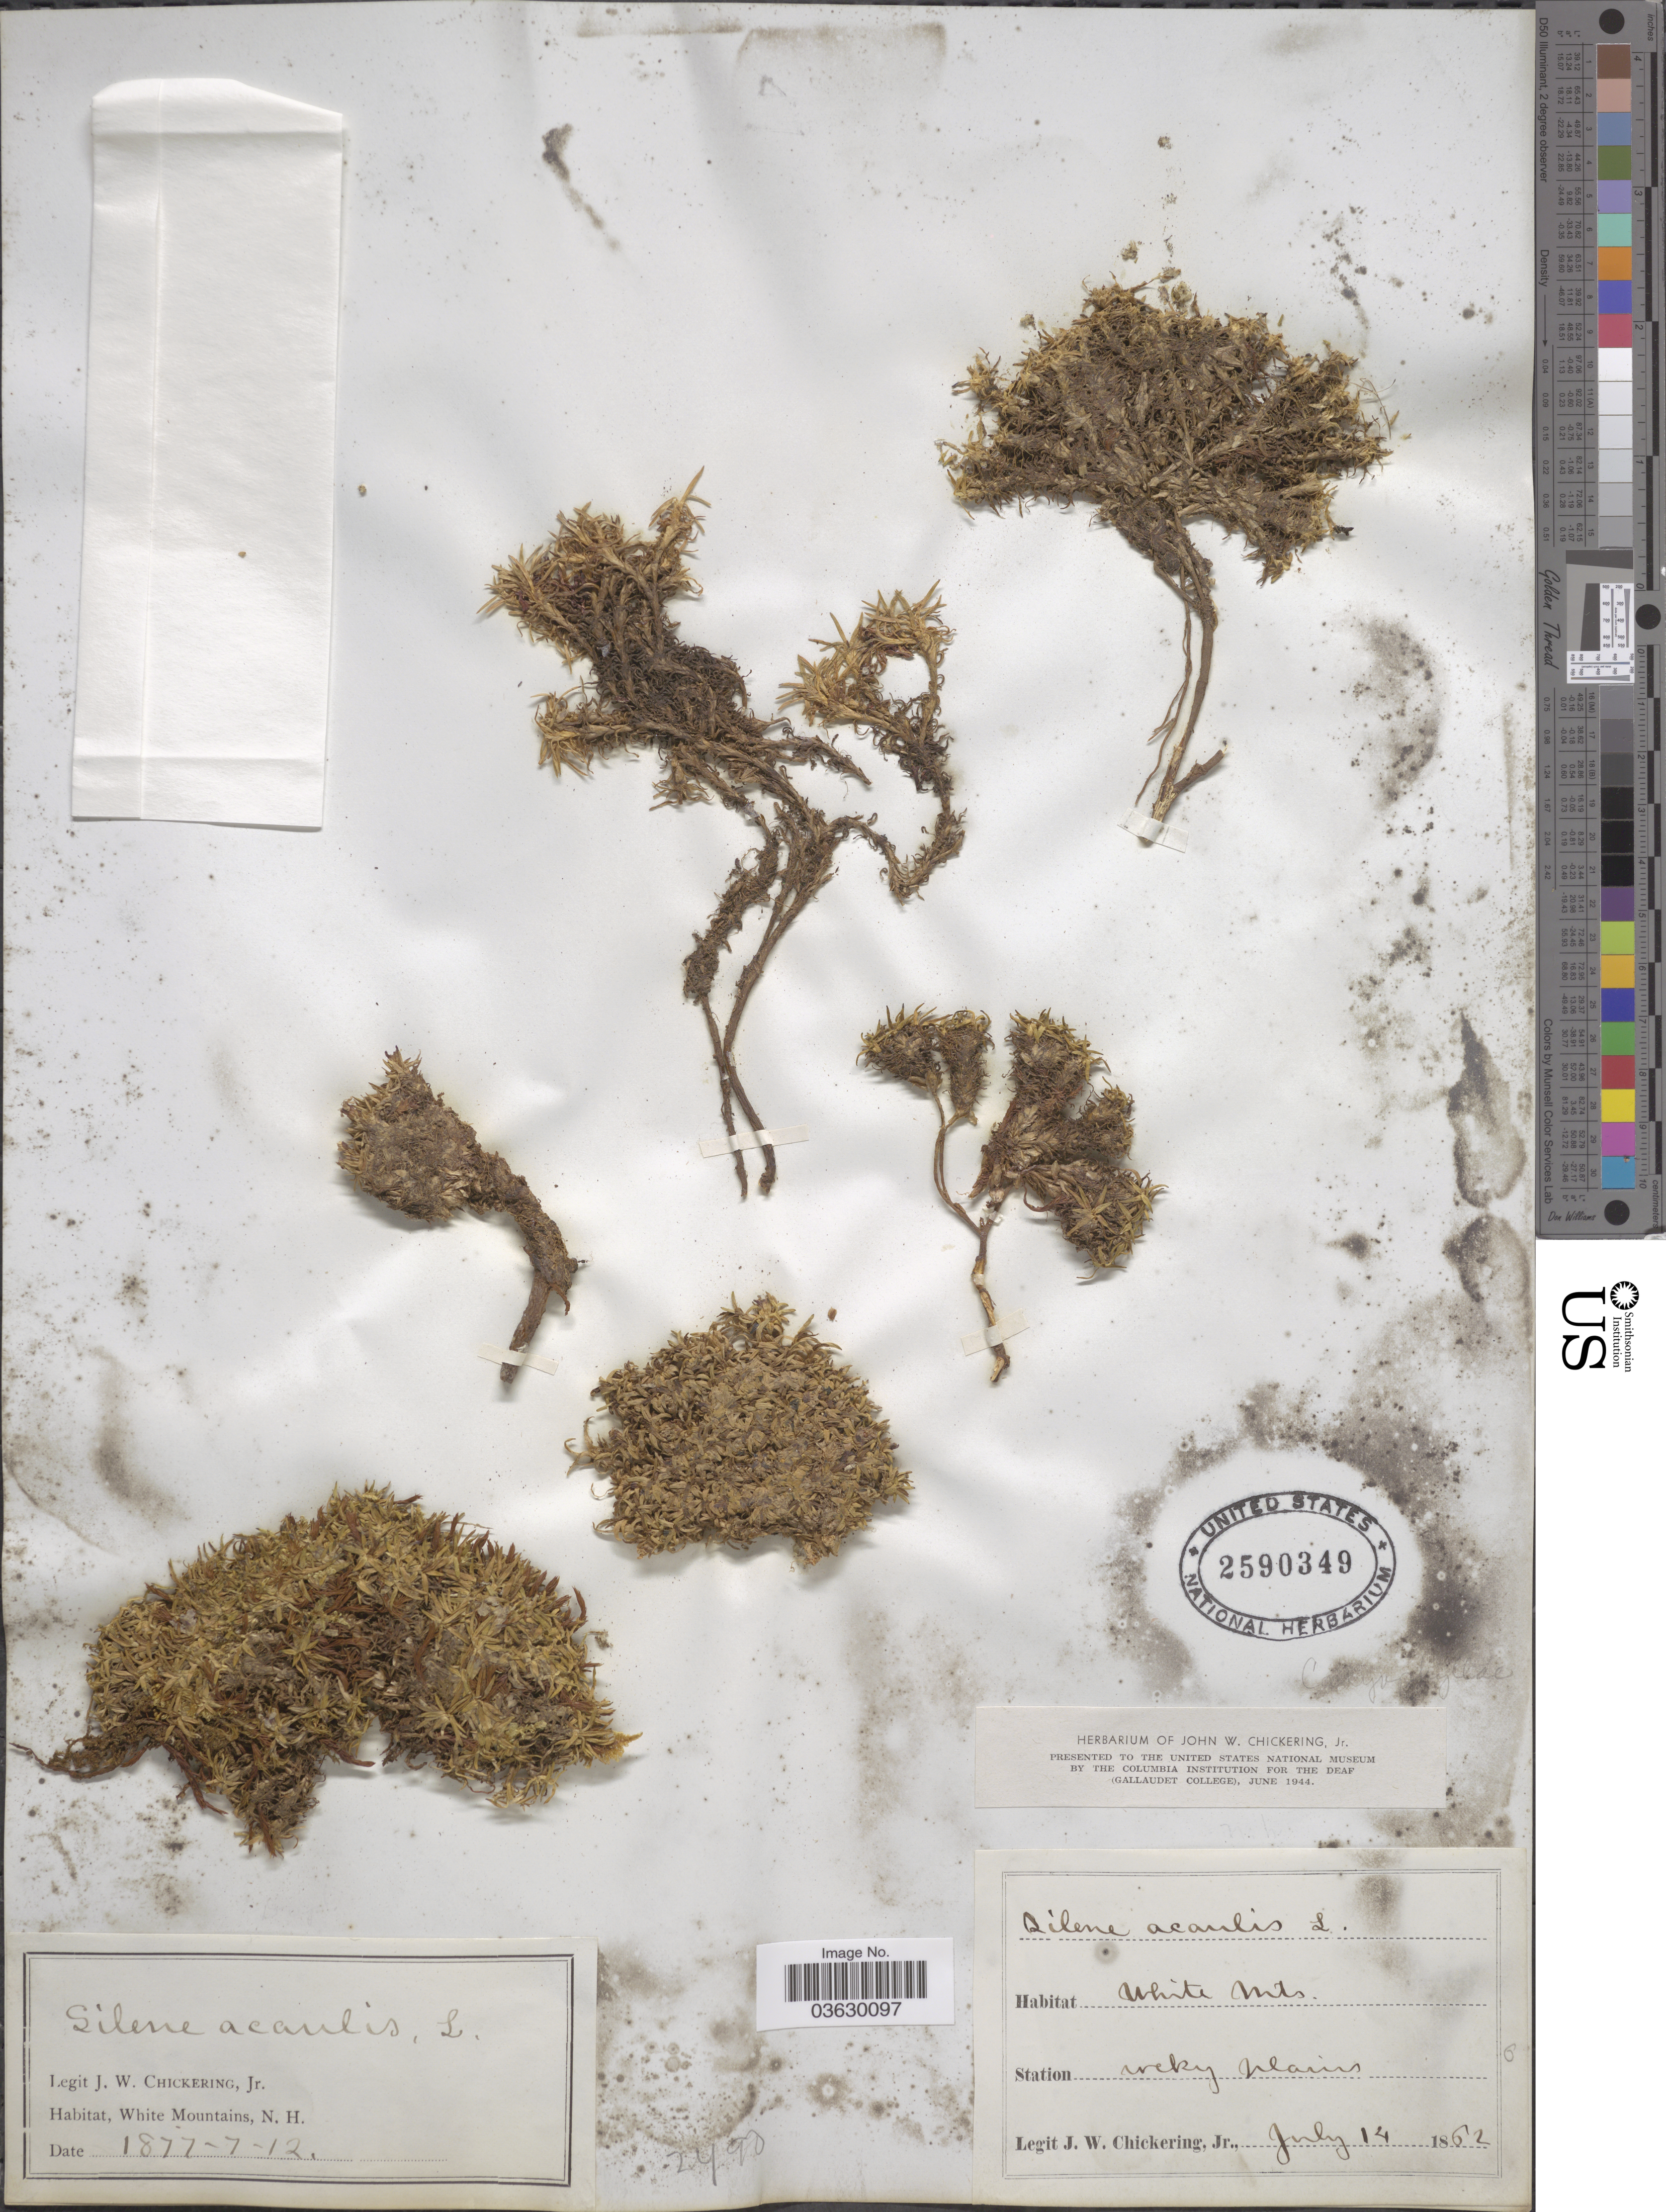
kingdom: Plantae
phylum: Tracheophyta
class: Magnoliopsida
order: Caryophyllales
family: Caryophyllaceae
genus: Silene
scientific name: Silene acaulis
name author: (L.) Jacq.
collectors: J. W. Chickering Jr.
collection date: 1862-07-14/1877-12-07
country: United States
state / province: New Hampshire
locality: White Mountains.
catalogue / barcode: US 2590349